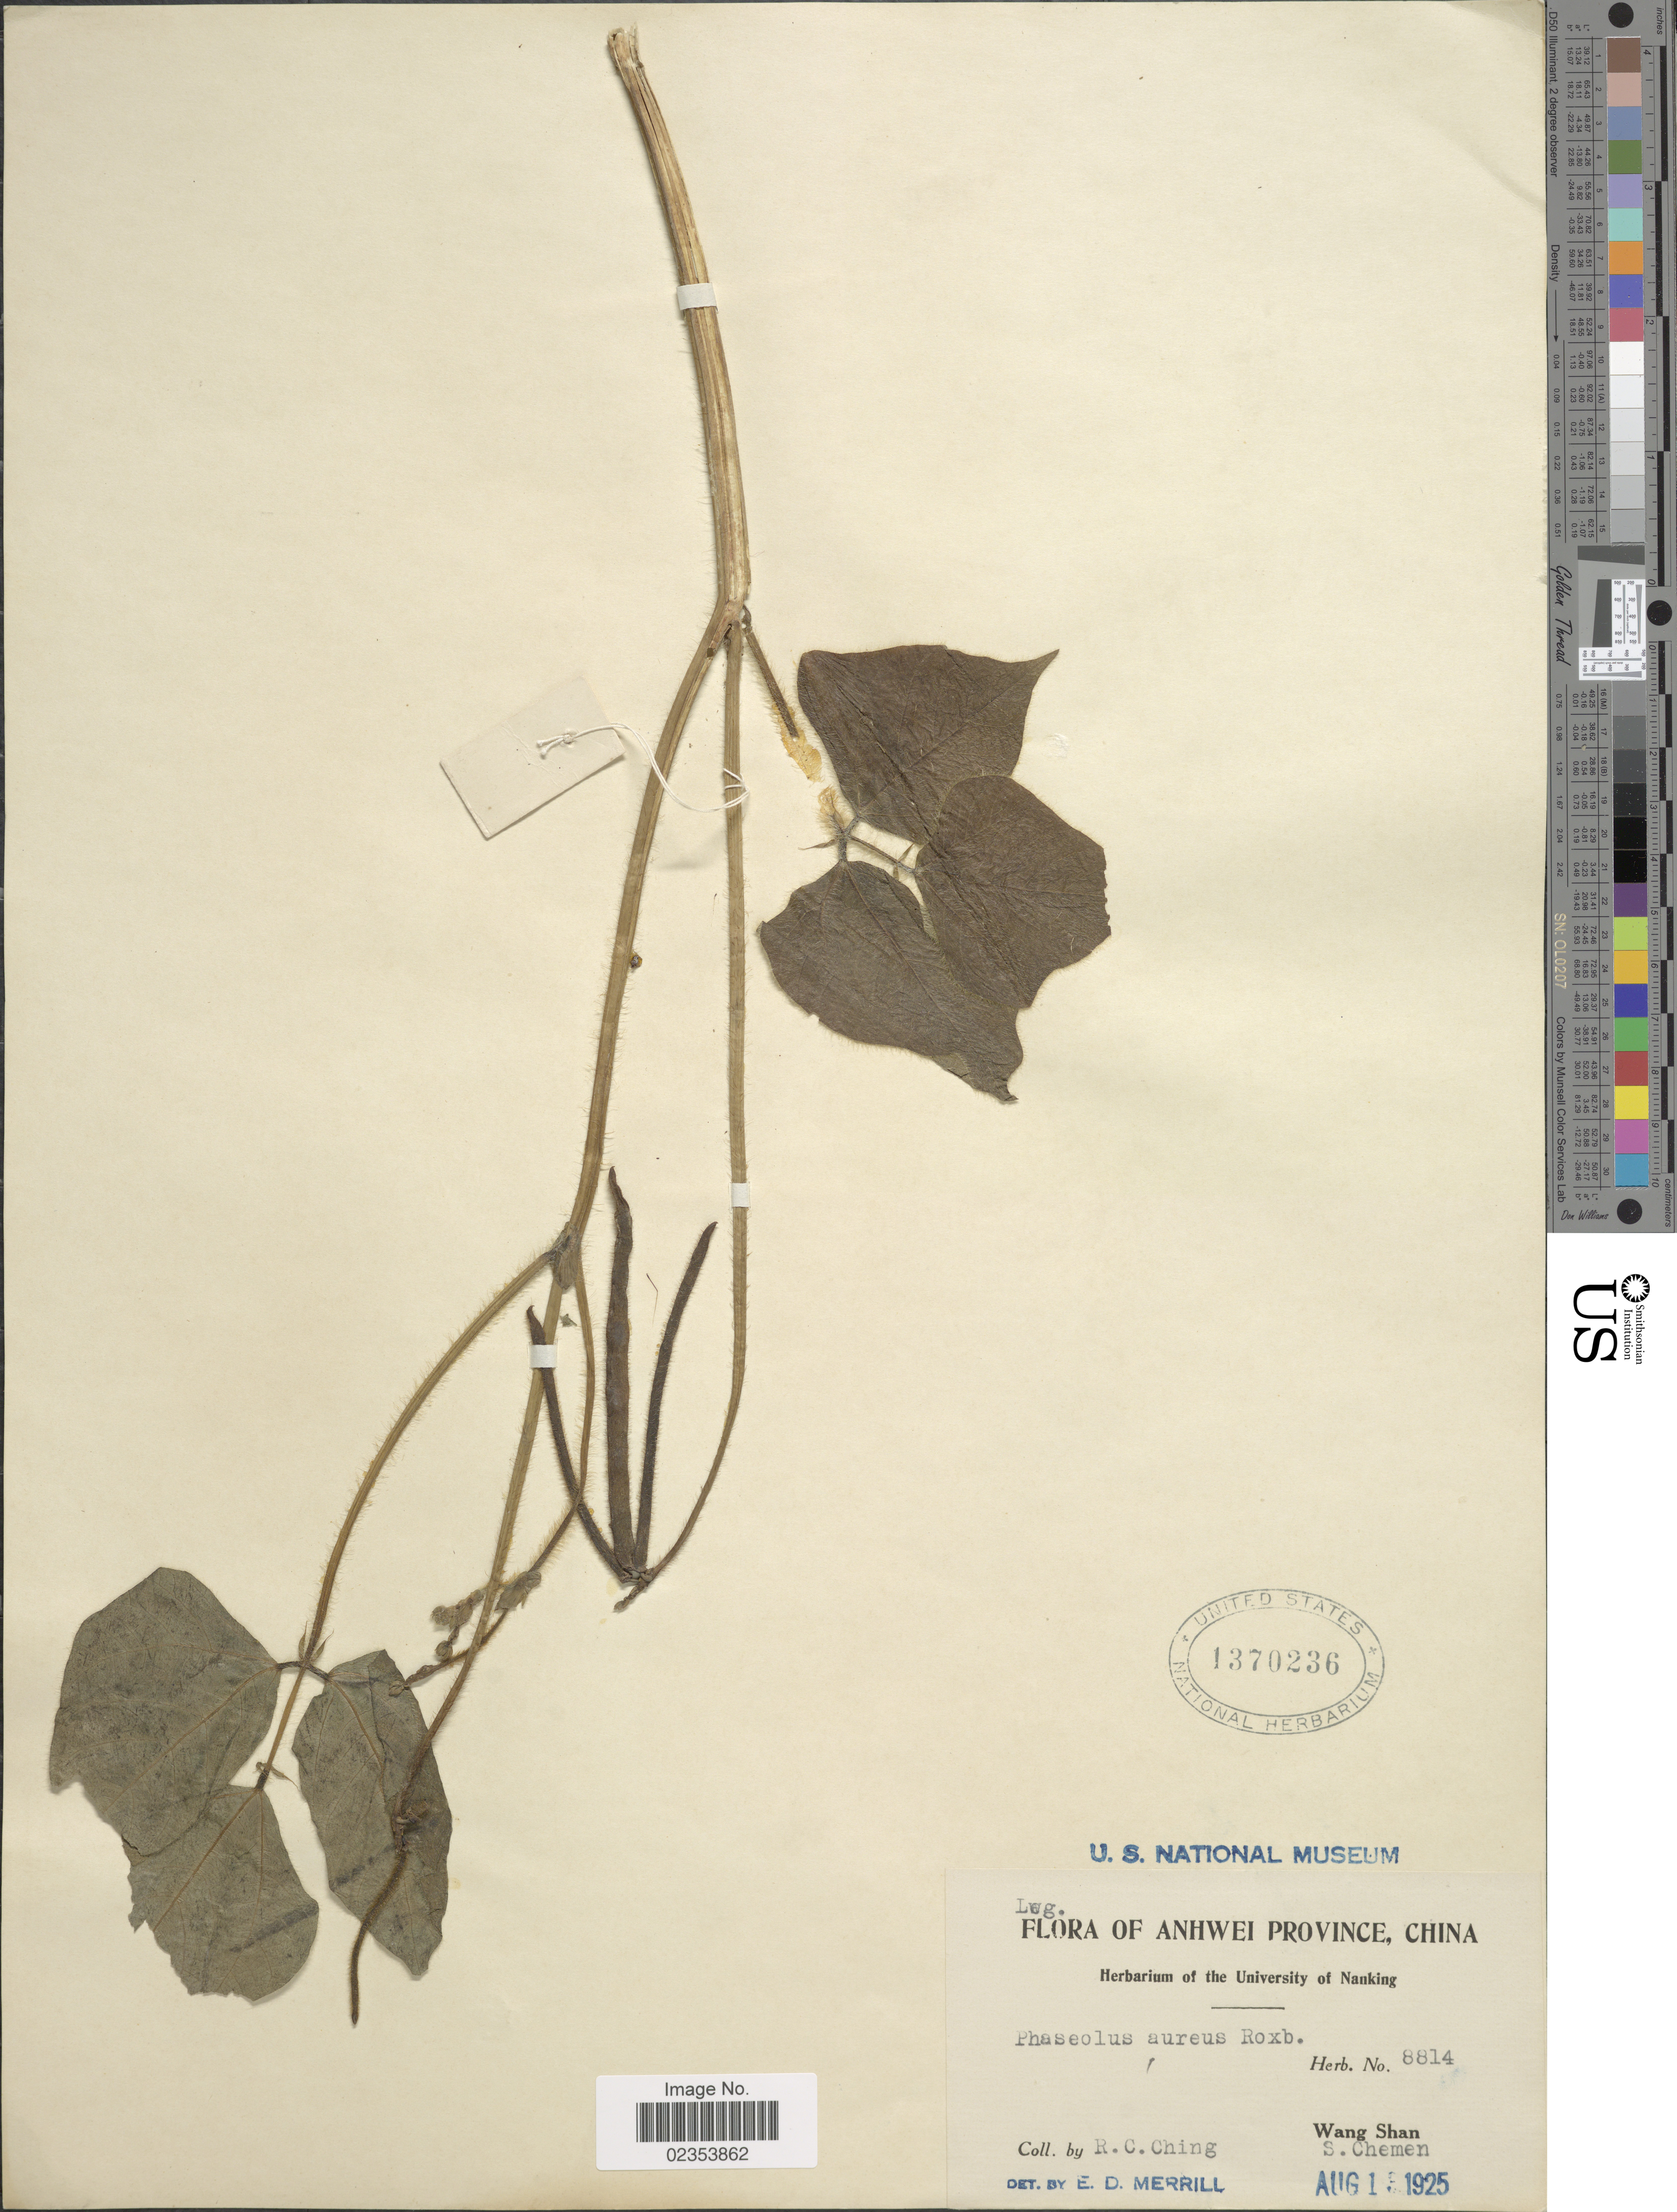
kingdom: Plantae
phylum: Tracheophyta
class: Magnoliopsida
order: Fabales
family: Fabaceae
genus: Vigna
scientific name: Vigna radiata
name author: (L.) R. Wilczek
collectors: R. C. Ching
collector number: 8814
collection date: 1925-08-19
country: China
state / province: Anhui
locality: Anhwei Province. Wang Shan. S. Chemin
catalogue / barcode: US 1370236